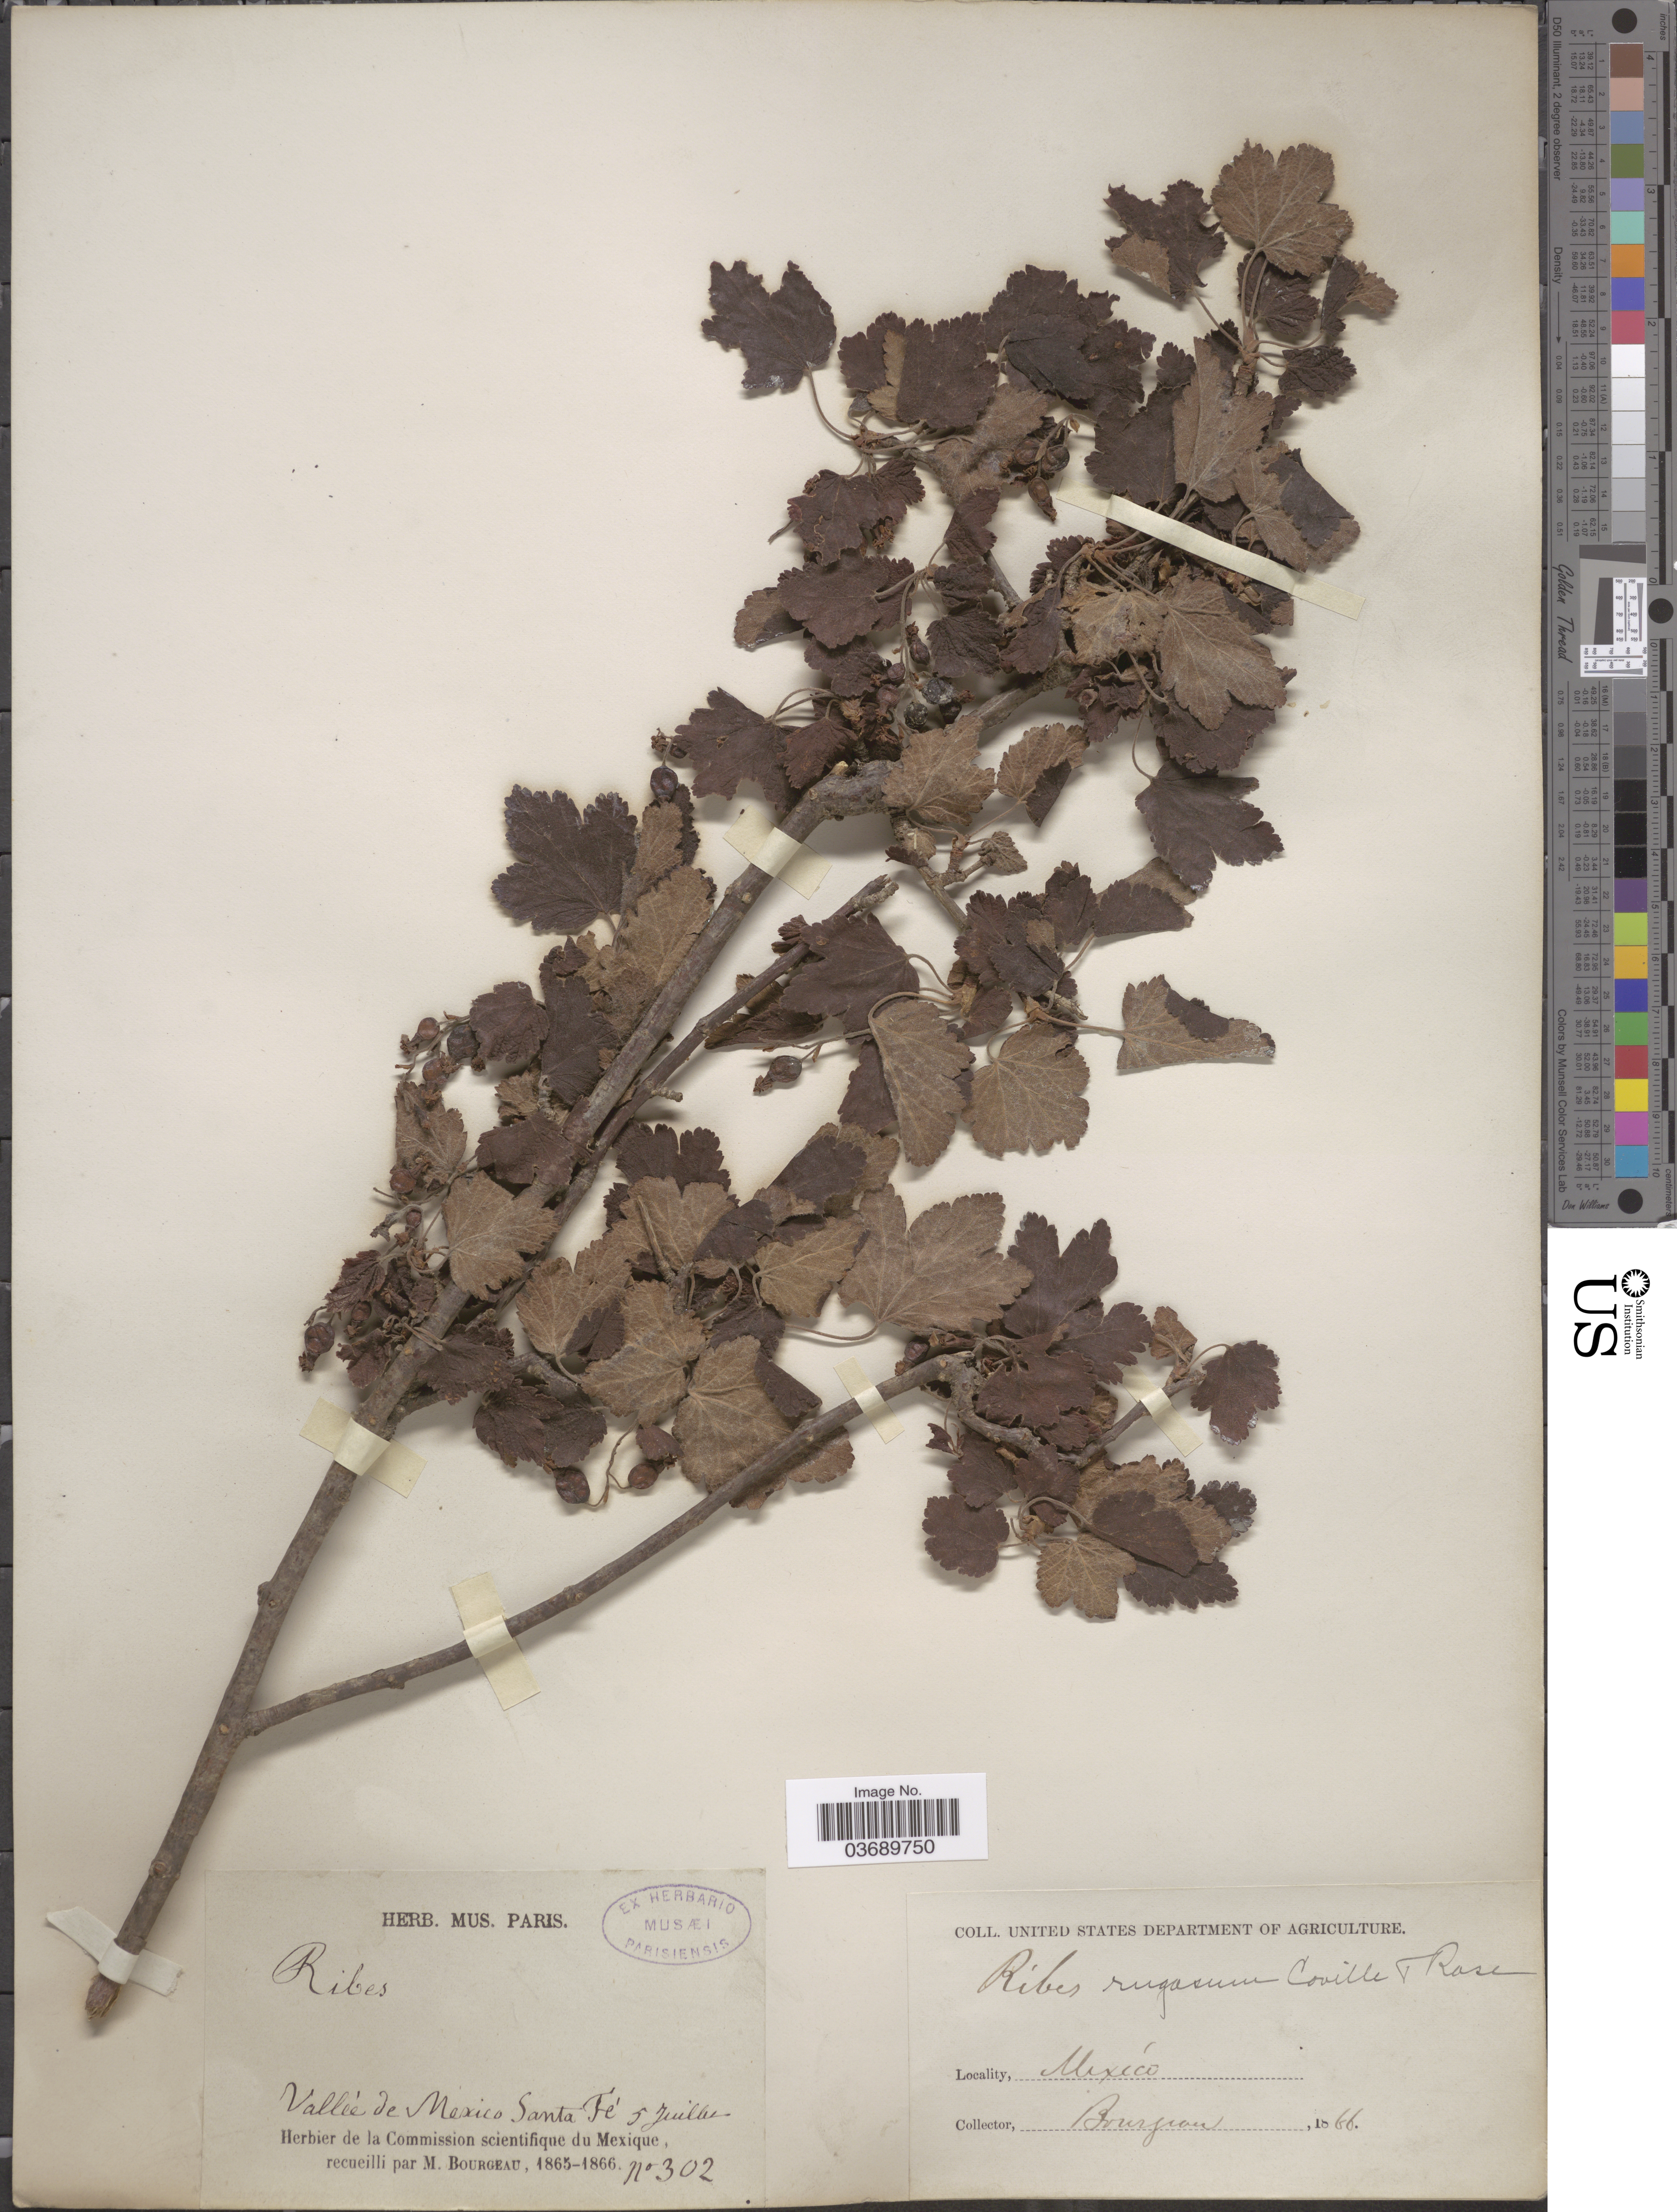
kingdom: Plantae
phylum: Tracheophyta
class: Magnoliopsida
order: Saxifragales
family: Grossulariaceae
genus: Ribes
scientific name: Ribes rugosum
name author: Coville & Rose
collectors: M. Bourgeau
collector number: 302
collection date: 1866-07-05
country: Mexico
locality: Valleé de Mexico Santa Fé.